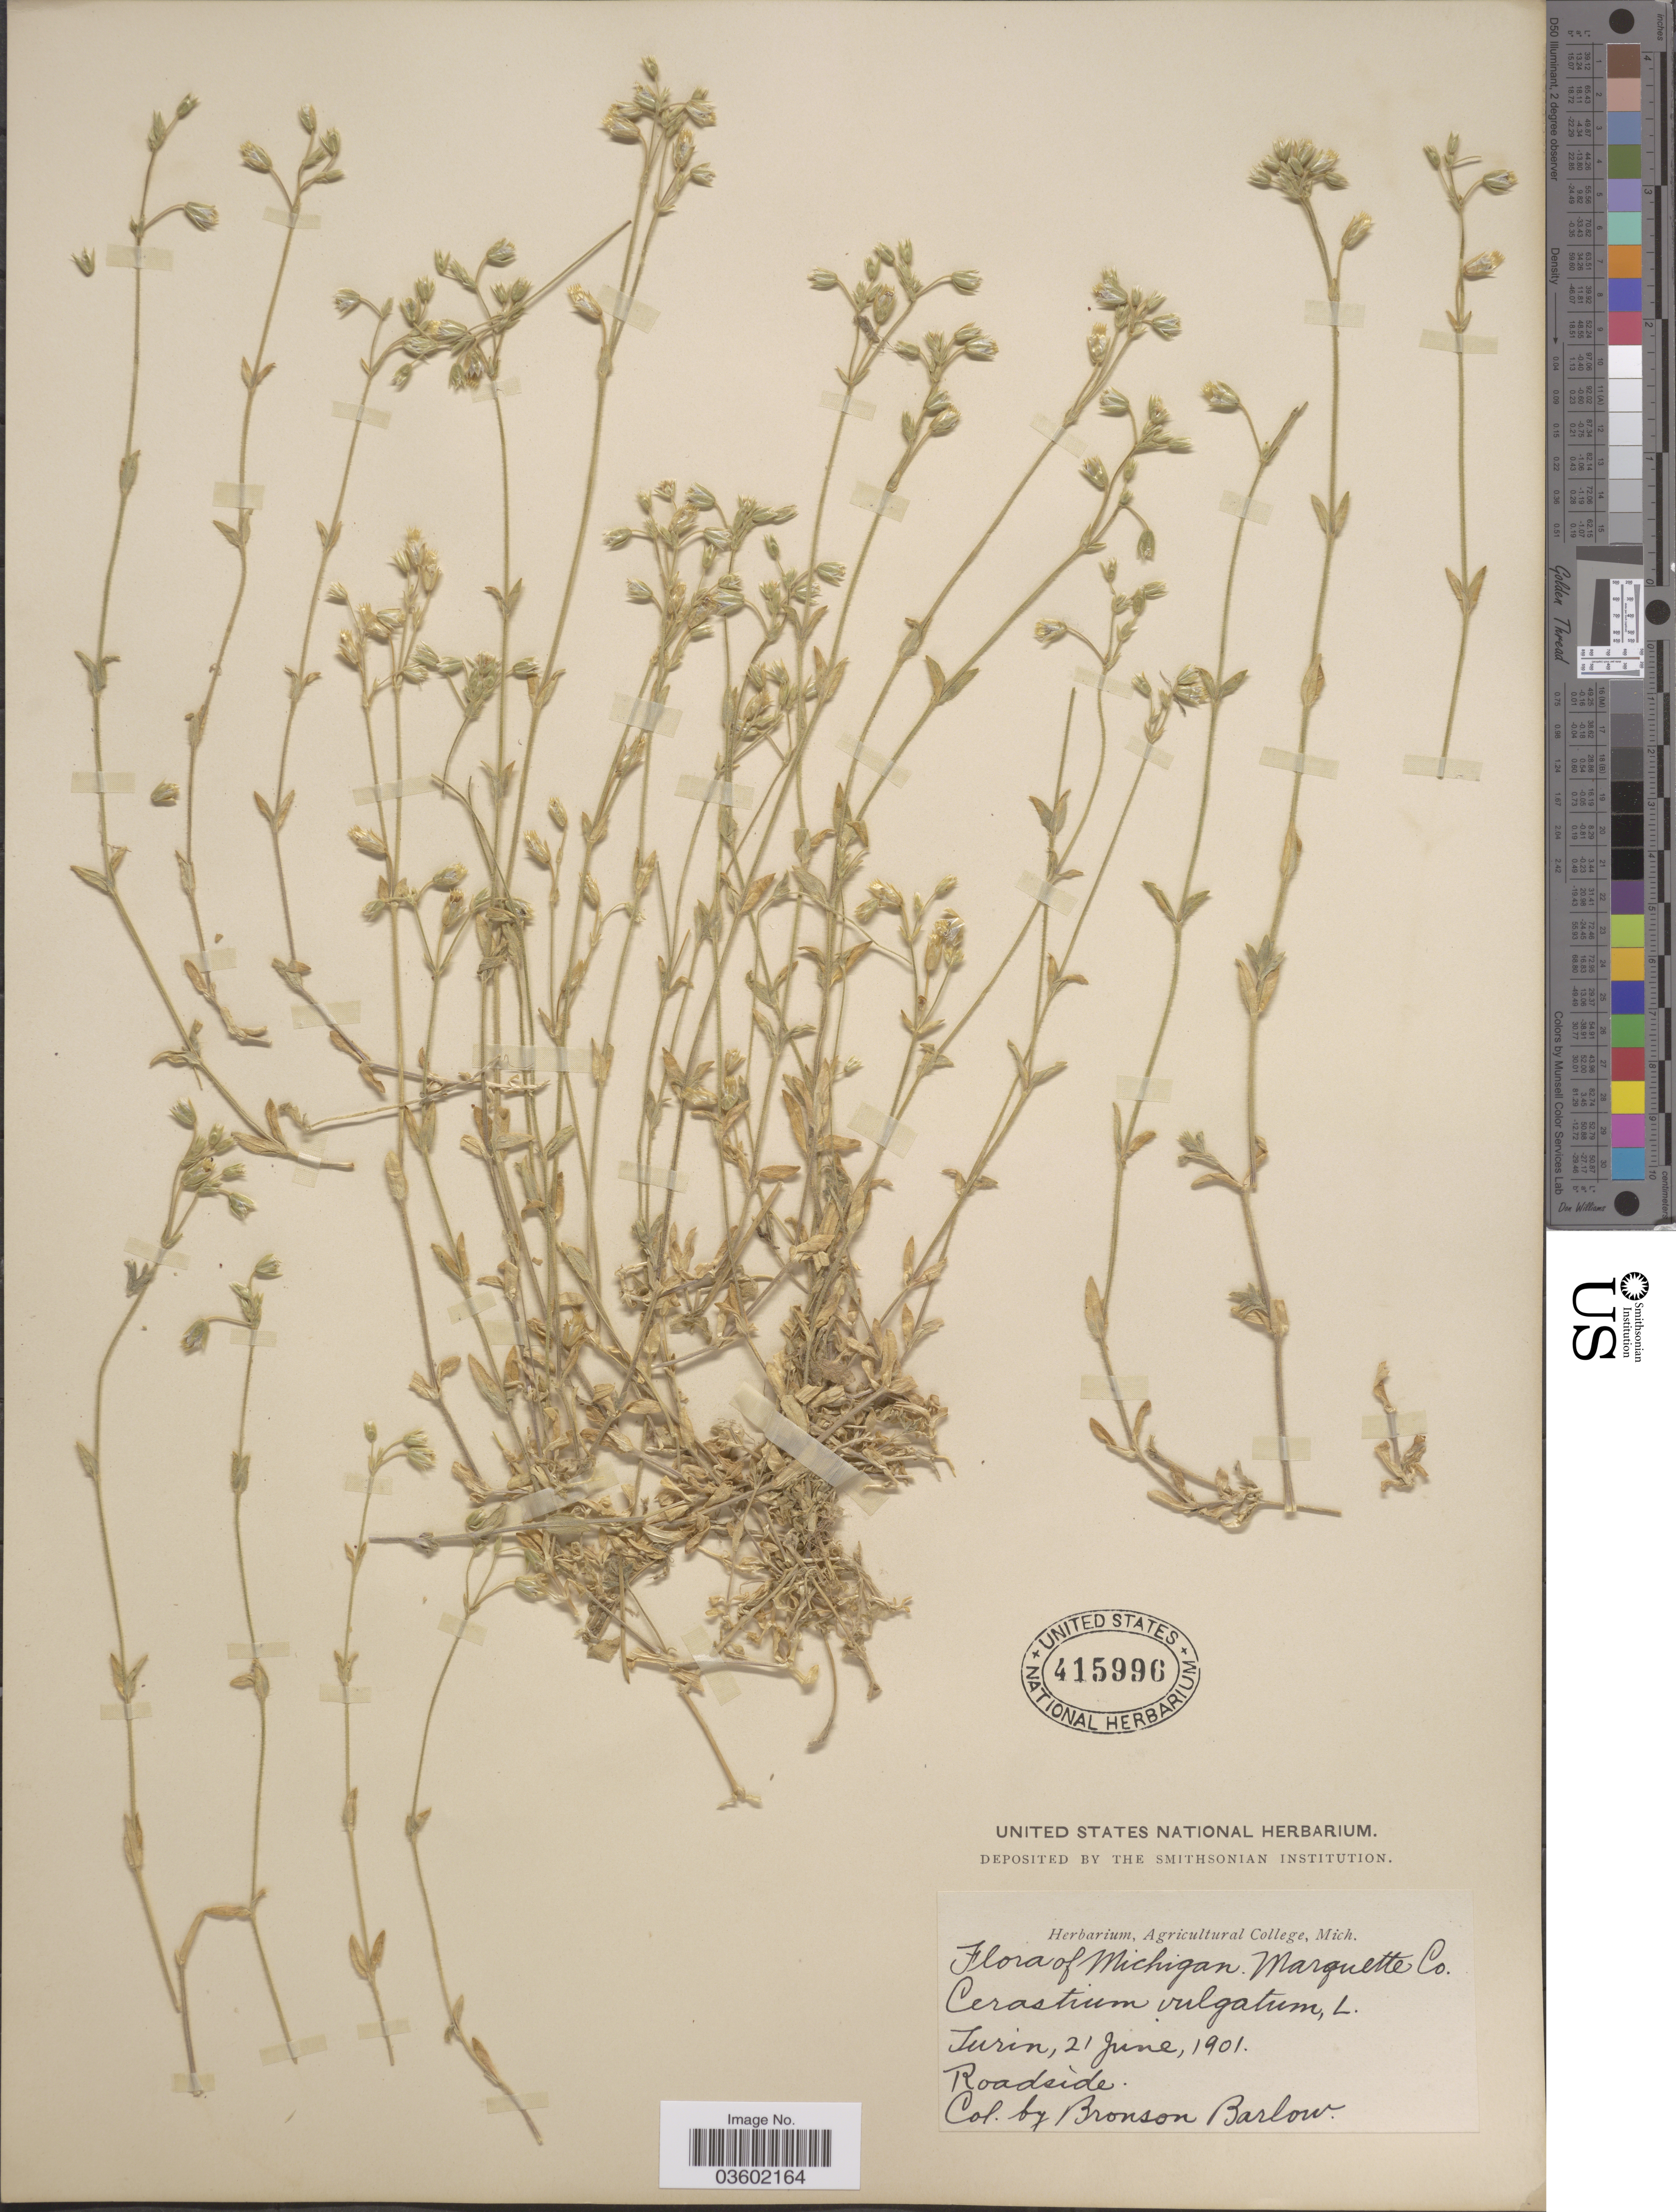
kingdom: Plantae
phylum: Tracheophyta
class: Magnoliopsida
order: Caryophyllales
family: Caryophyllaceae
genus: Cerastium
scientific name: Cerastium vulgatum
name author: L.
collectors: Barlow, B.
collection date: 1901-06-21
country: United States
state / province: Michigan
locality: Turin.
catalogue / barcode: US 415996